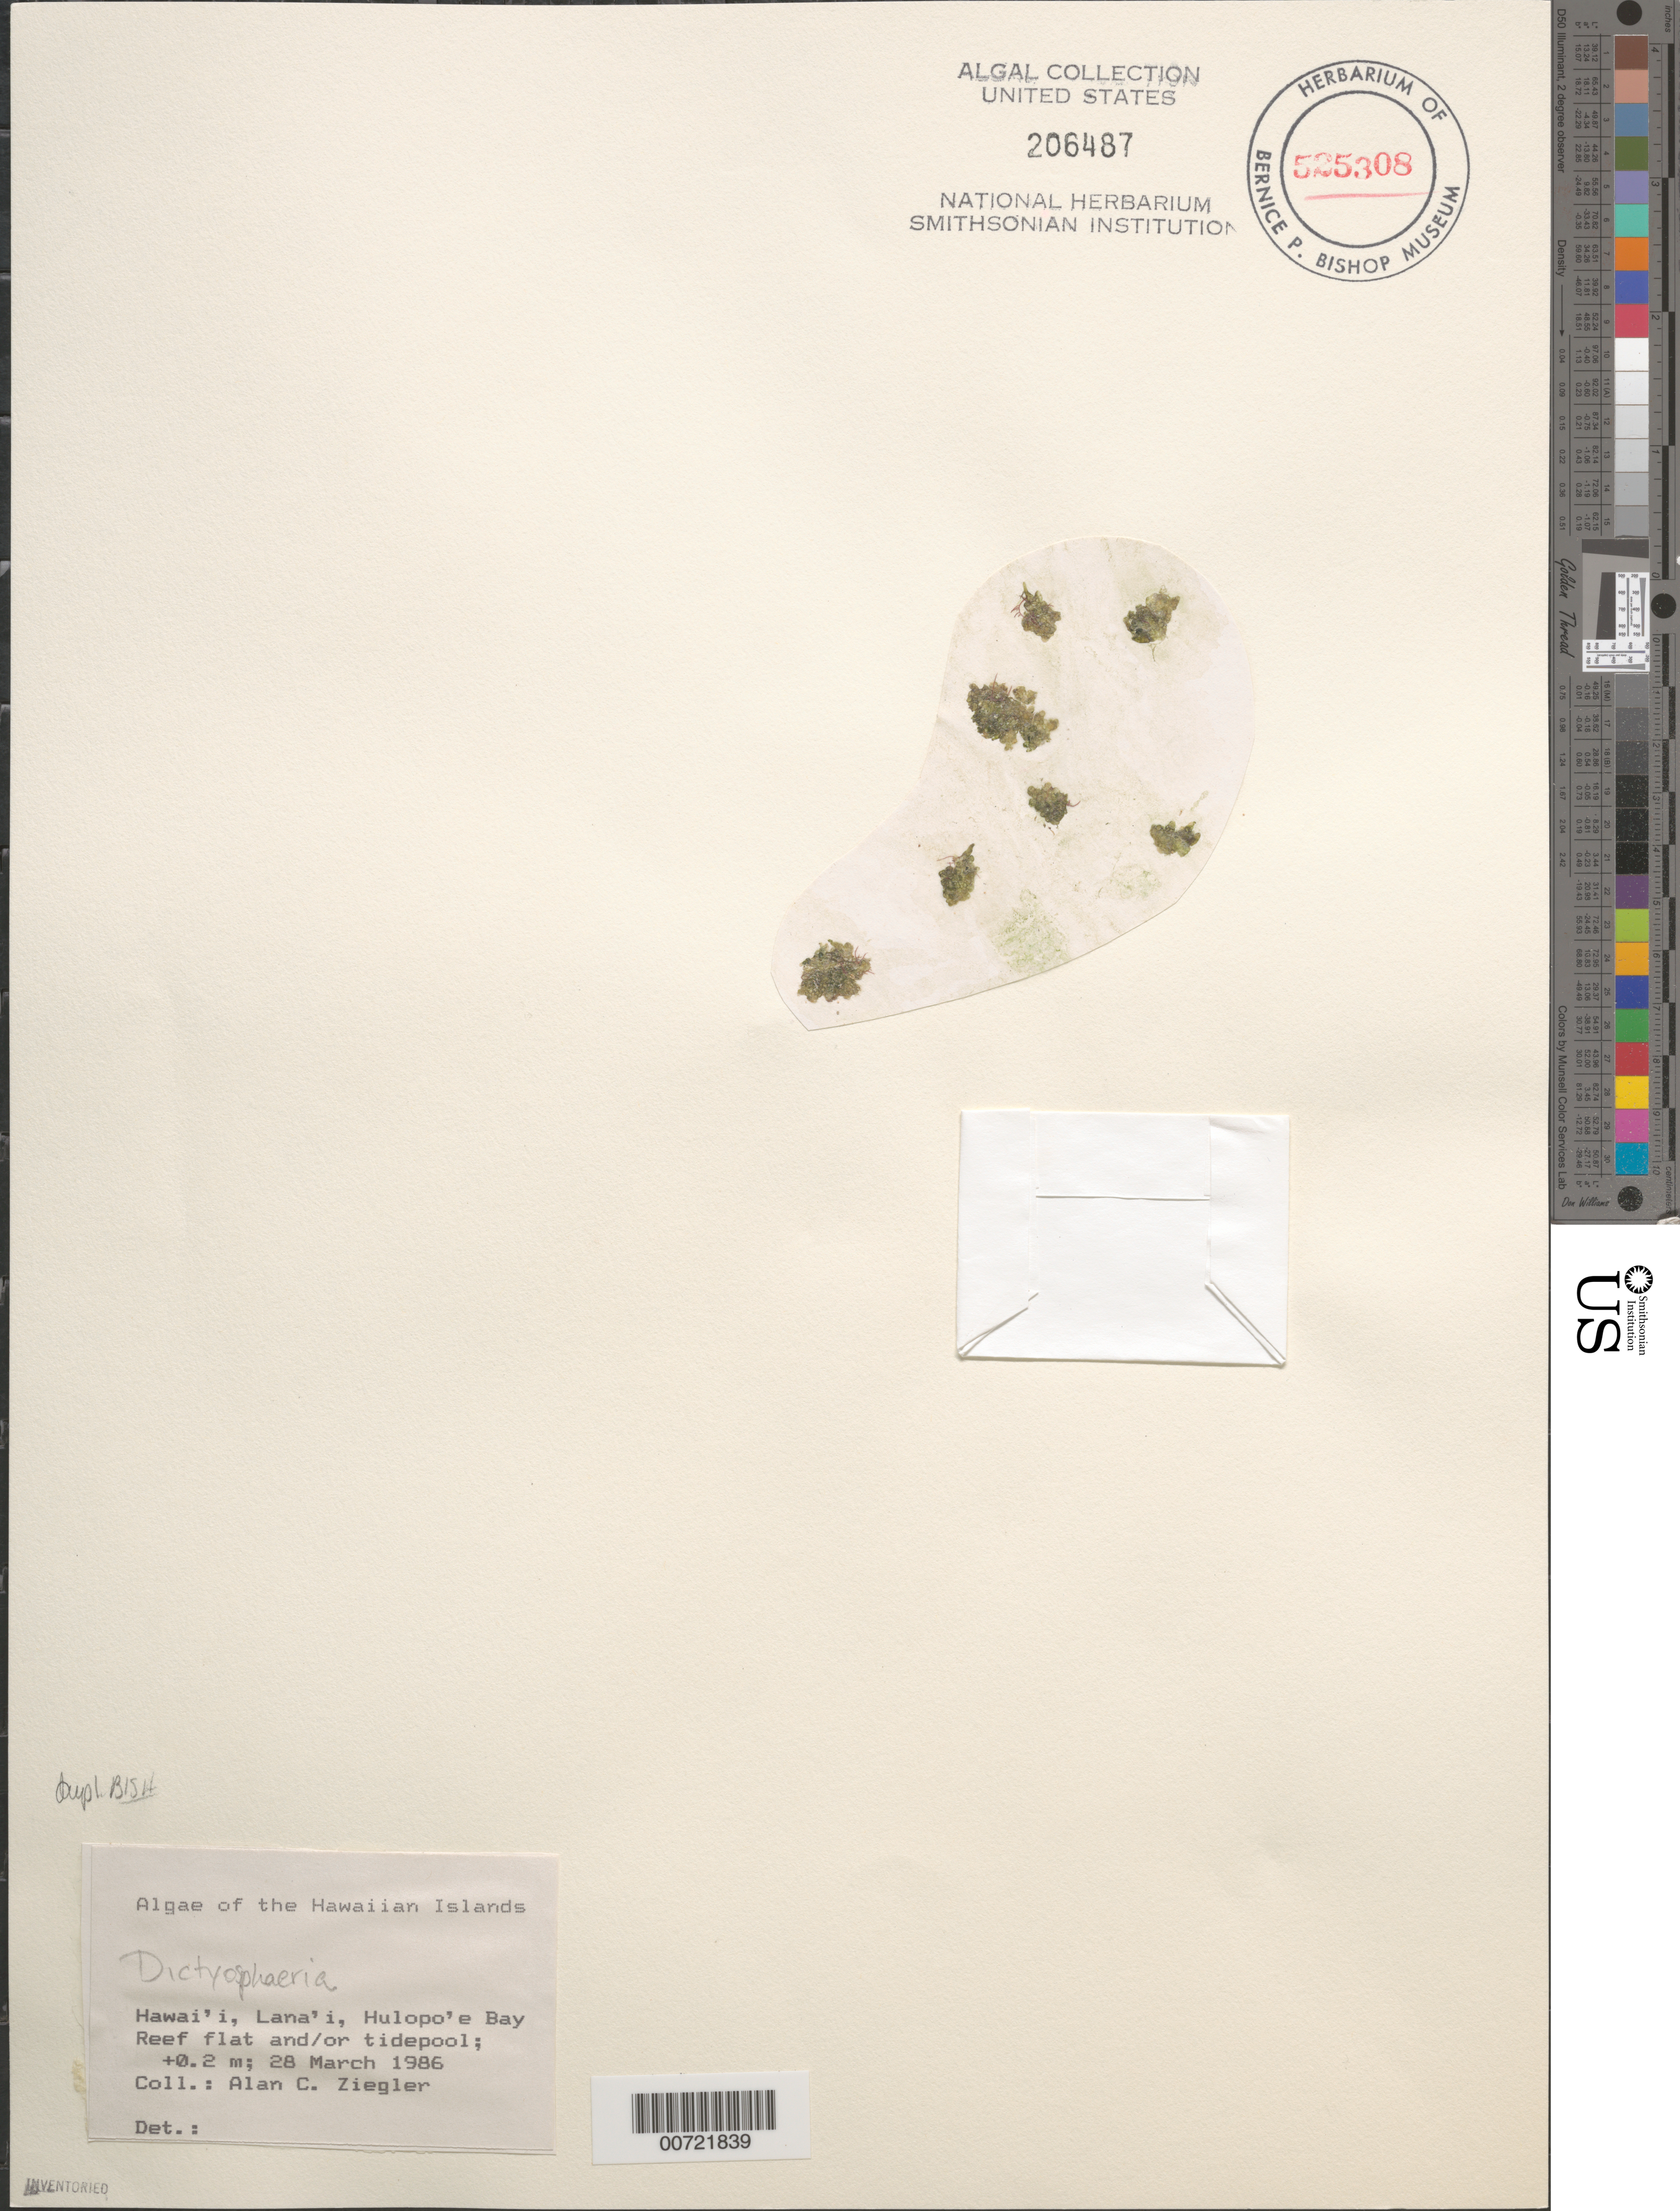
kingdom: Plantae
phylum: Chlorophyta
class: Ulvophyceae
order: Siphonocladales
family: Siphonocladaceae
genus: Dictyosphaeria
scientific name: Dictyosphaeria sp.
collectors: A. Ziegler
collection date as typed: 28 Mar 1986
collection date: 1986-03-28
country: United States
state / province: Hawaii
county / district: Maui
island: Lana'i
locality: Hulopo'e Bay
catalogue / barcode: US 206487